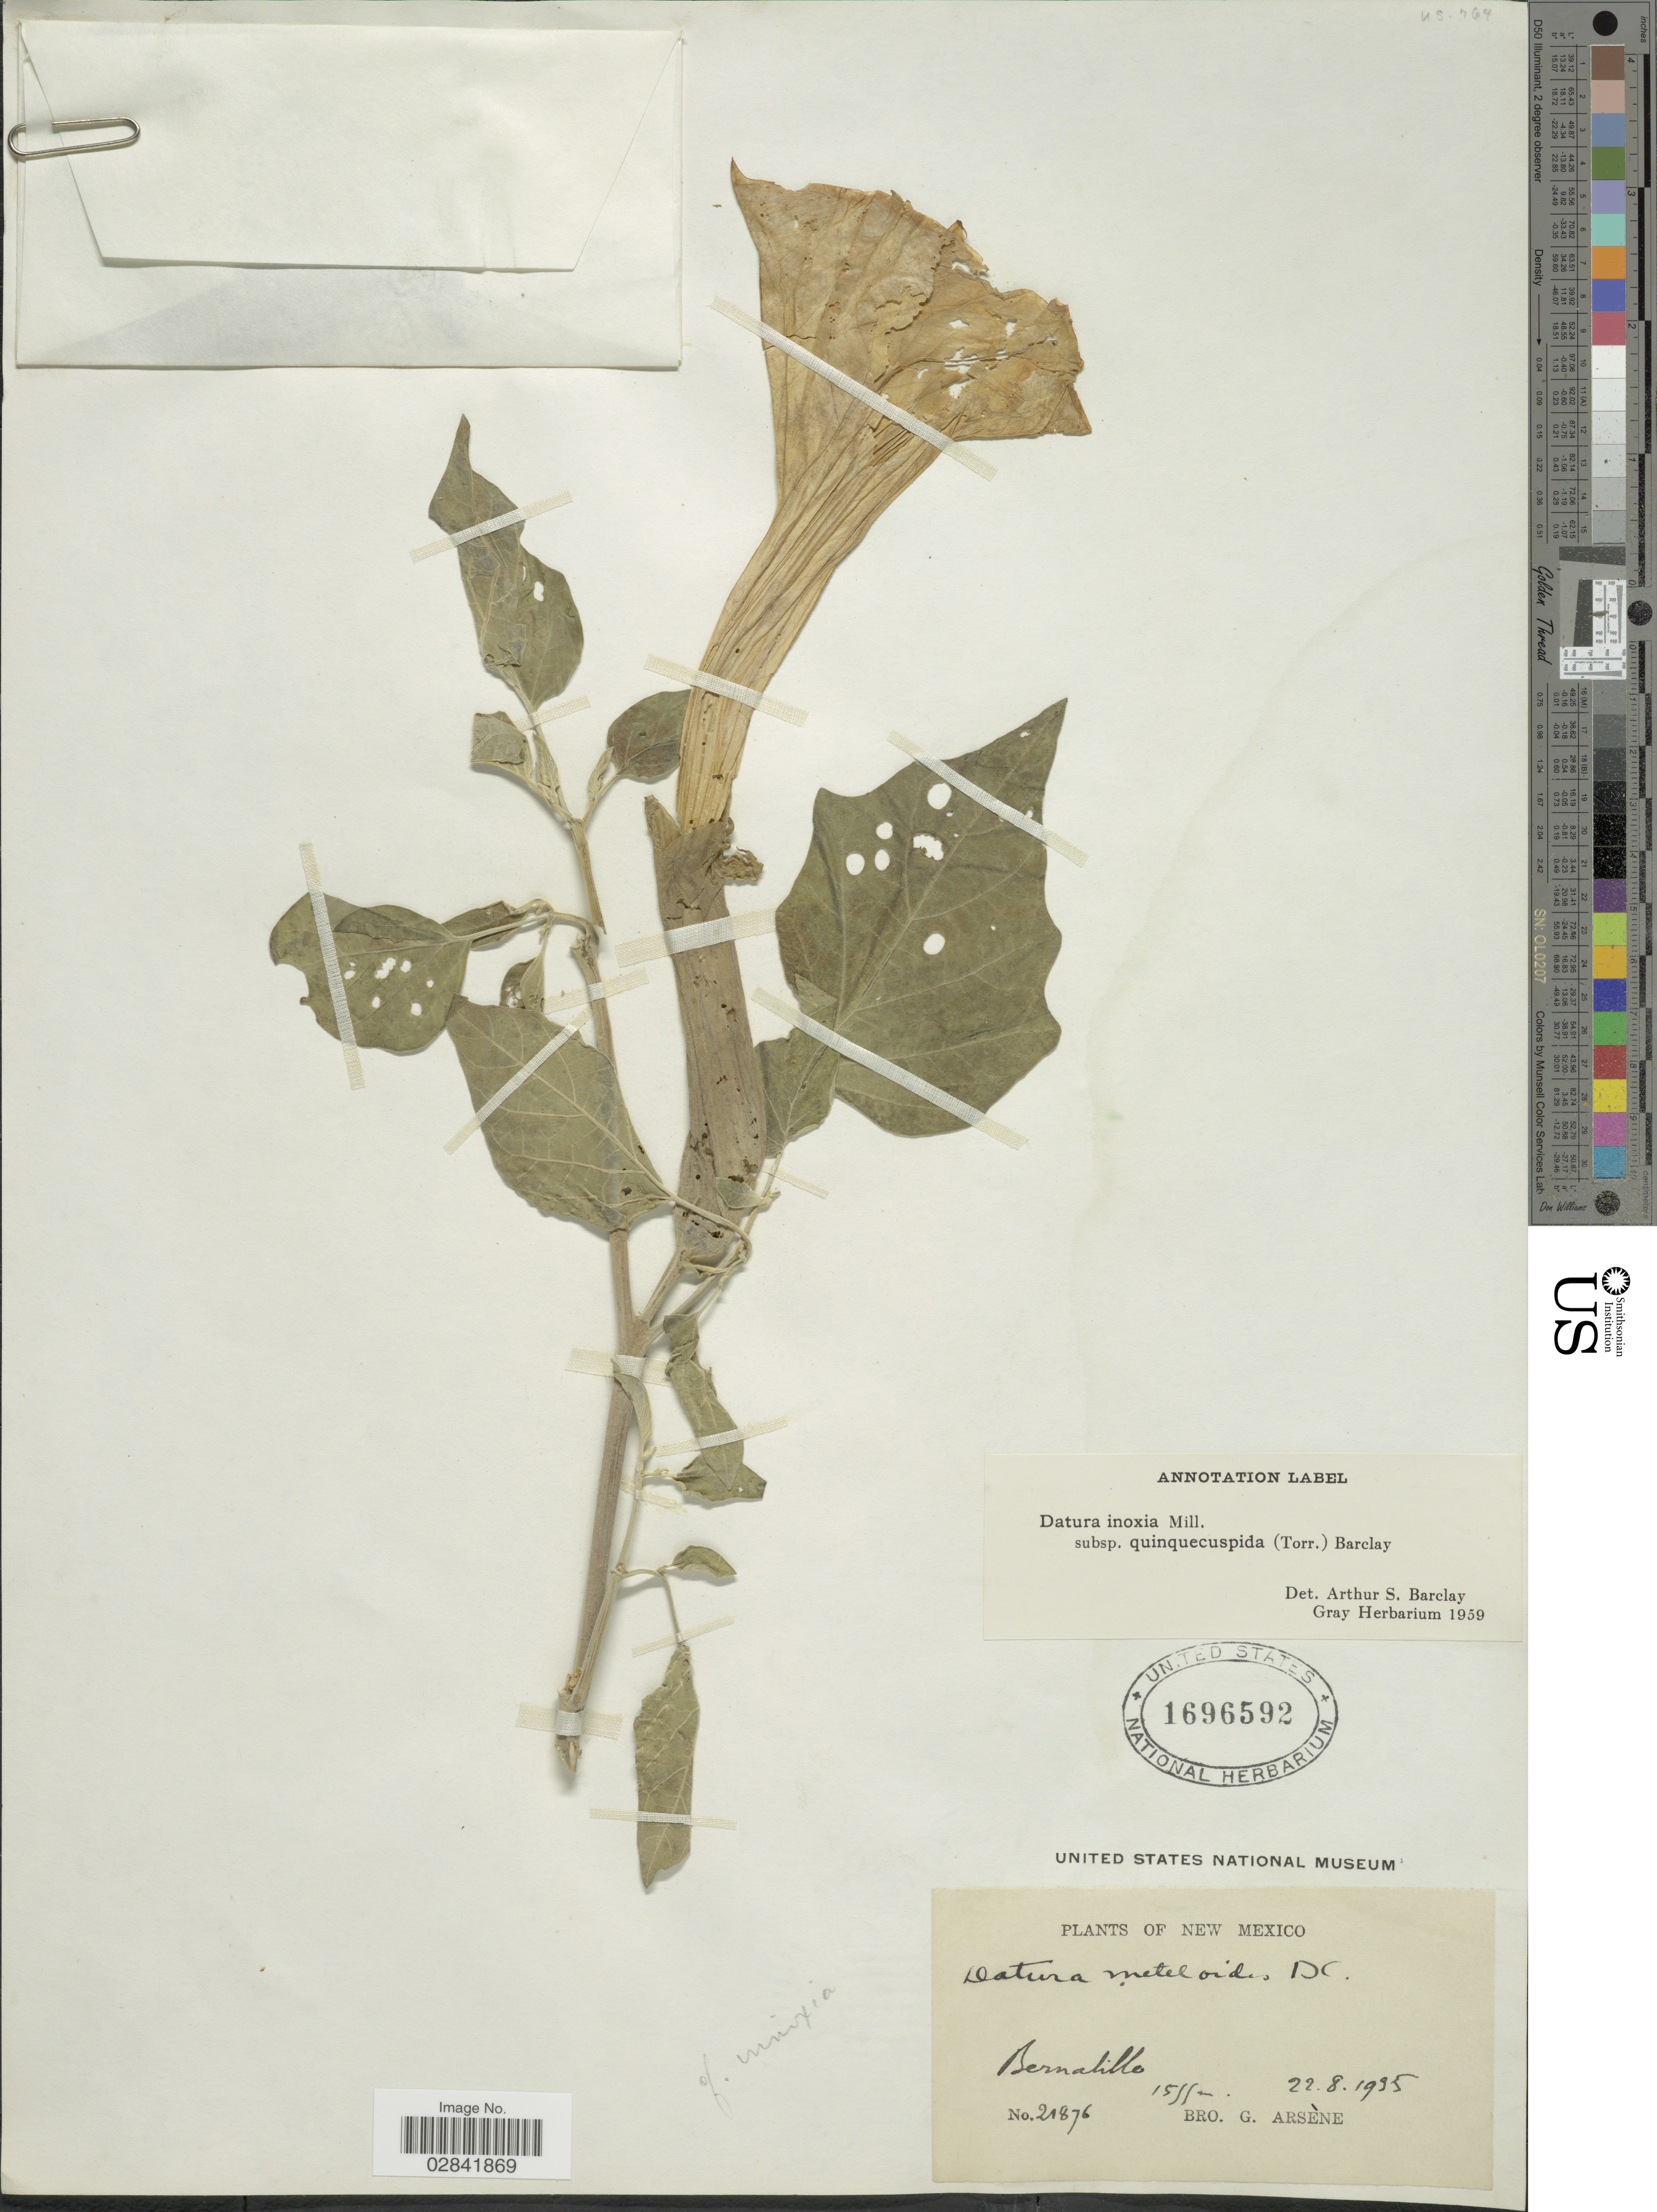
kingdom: Plantae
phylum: Tracheophyta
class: Magnoliopsida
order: Solanales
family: Solanaceae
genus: Datura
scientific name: Datura innoxia subsp. quinquecuspidata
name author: (Torr.) A.S. Barclay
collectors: Bro. G. Arsène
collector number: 21876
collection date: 1935-08-22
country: United States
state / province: New Mexico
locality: Bernalillo.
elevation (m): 1599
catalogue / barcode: US 1696592